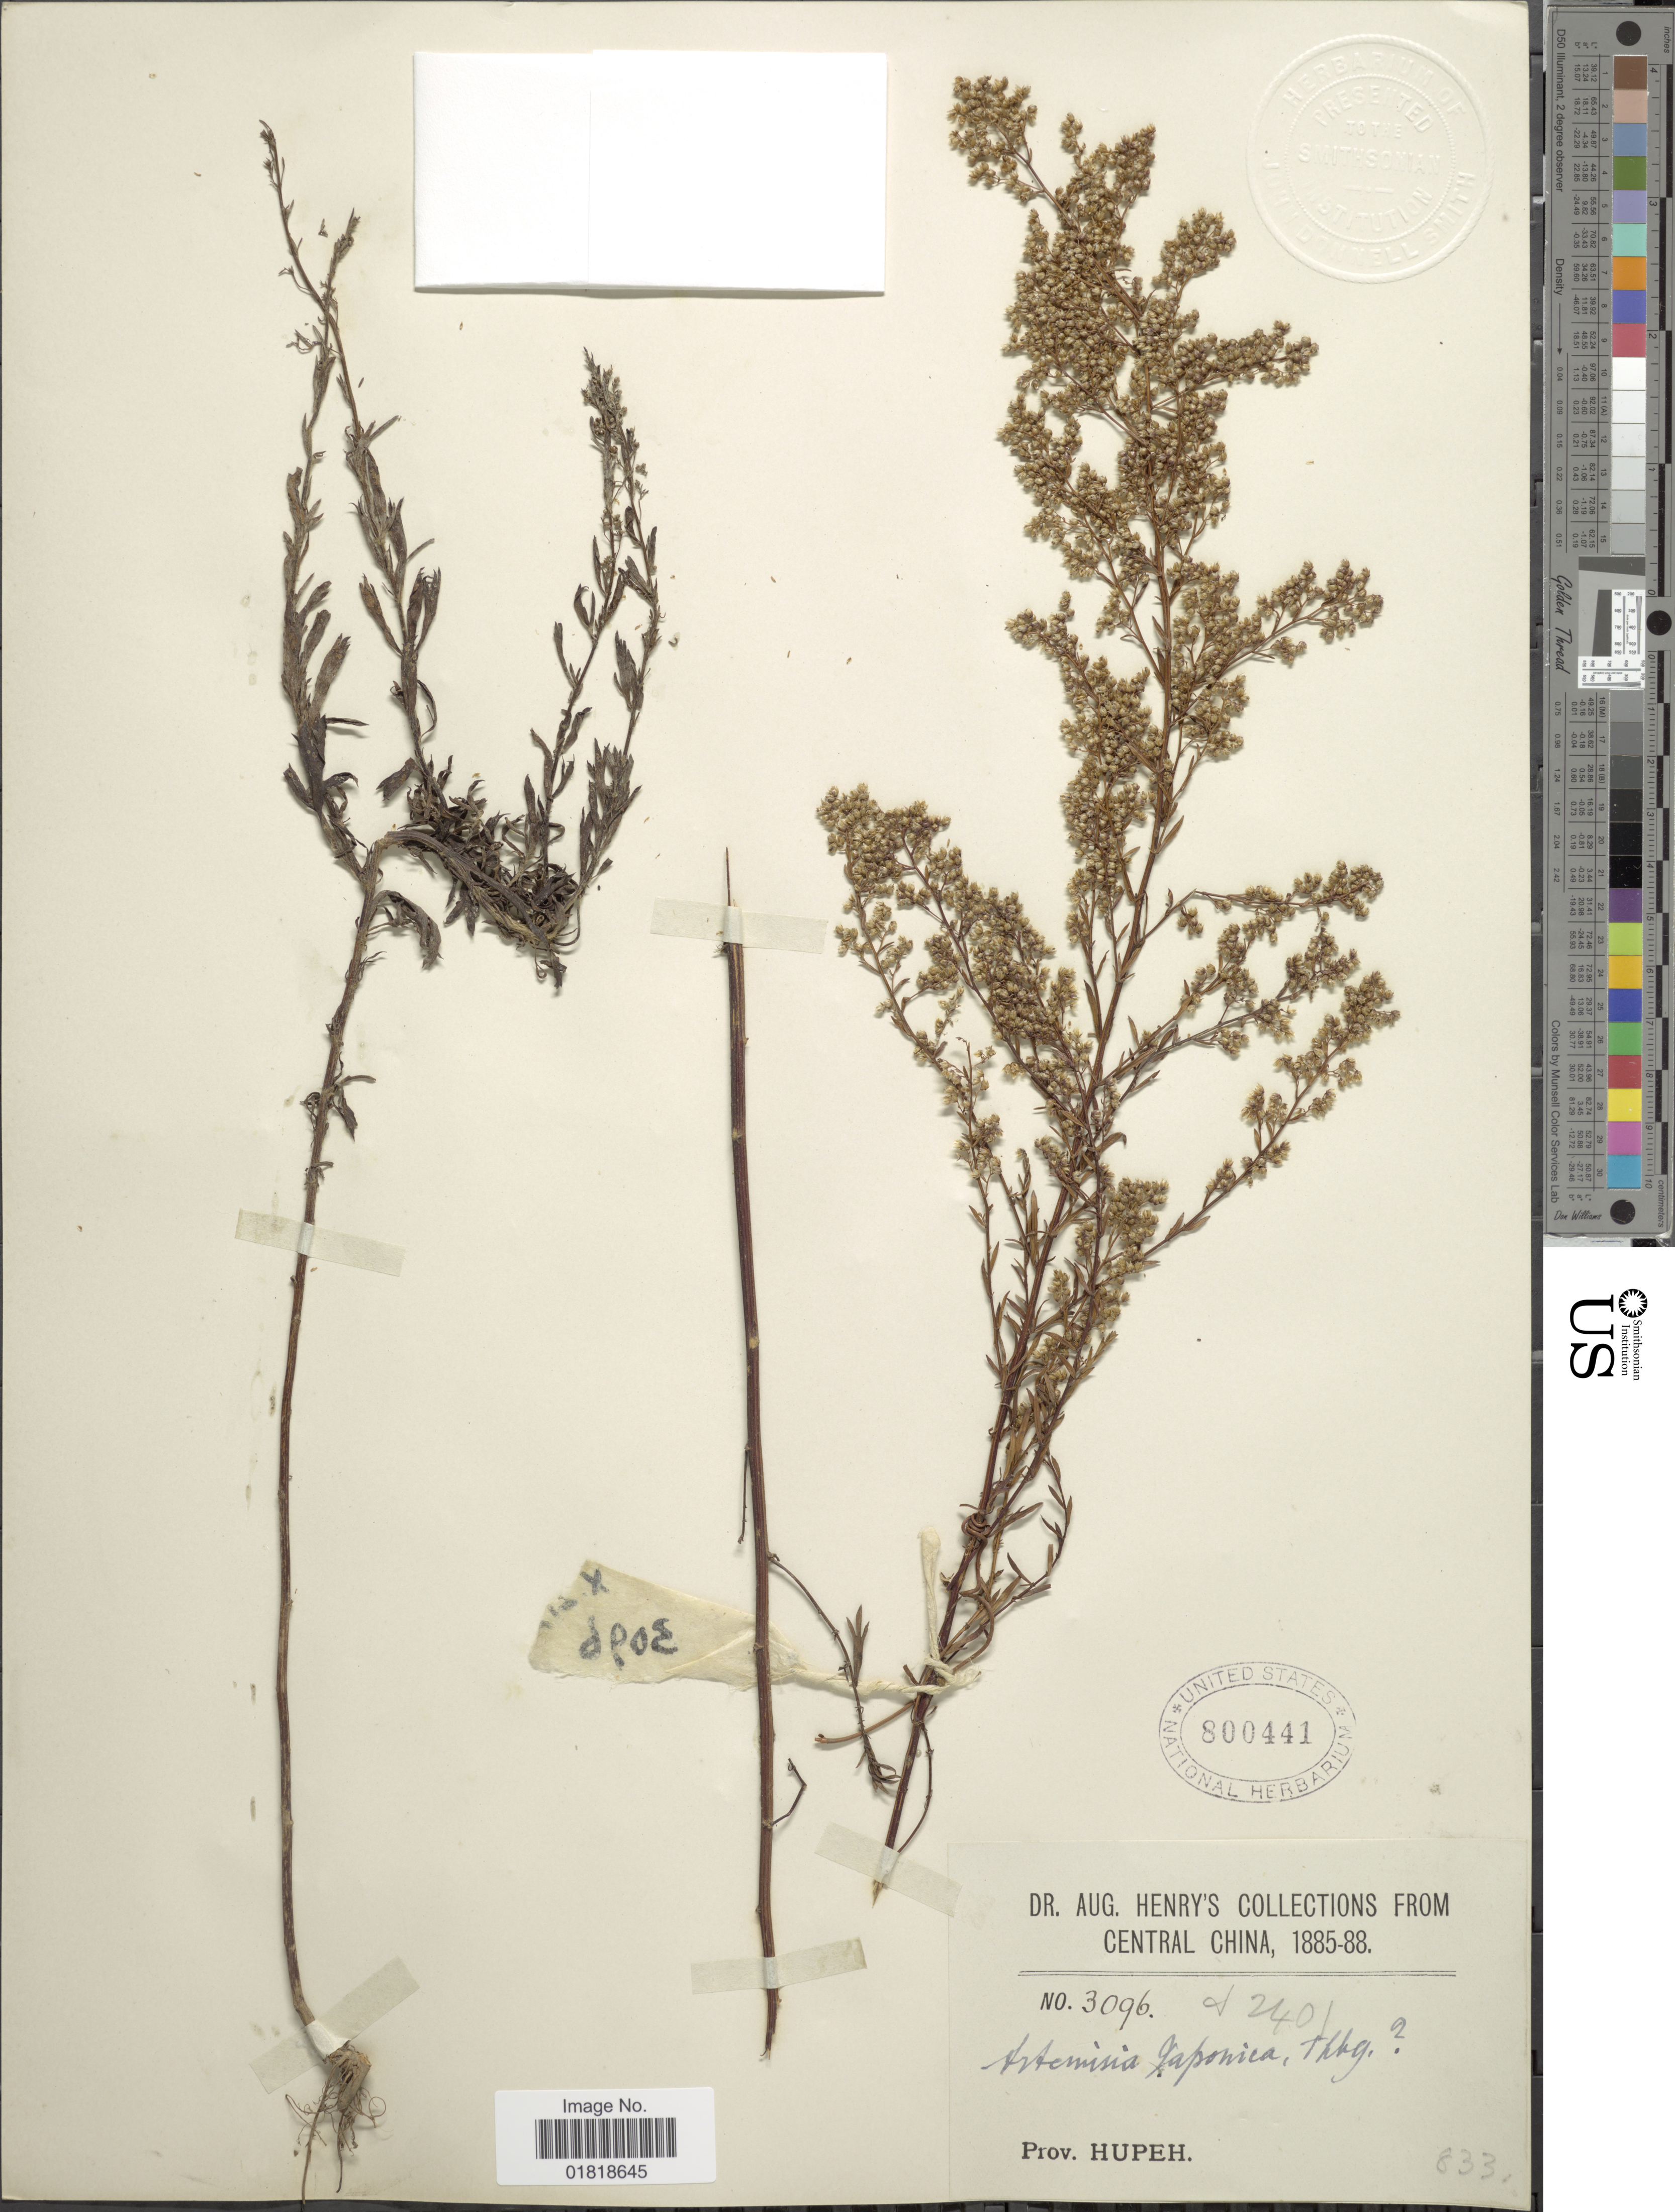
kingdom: Plantae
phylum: Tracheophyta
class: Magnoliopsida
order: Asterales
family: Asteraceae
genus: Artemisia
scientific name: Artemisia japonica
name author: Thunb.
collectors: A. Henry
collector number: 3096/2401*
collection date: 1885/1888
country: China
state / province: Hubei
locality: Central China, Prov. Hupeh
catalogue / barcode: US 800441